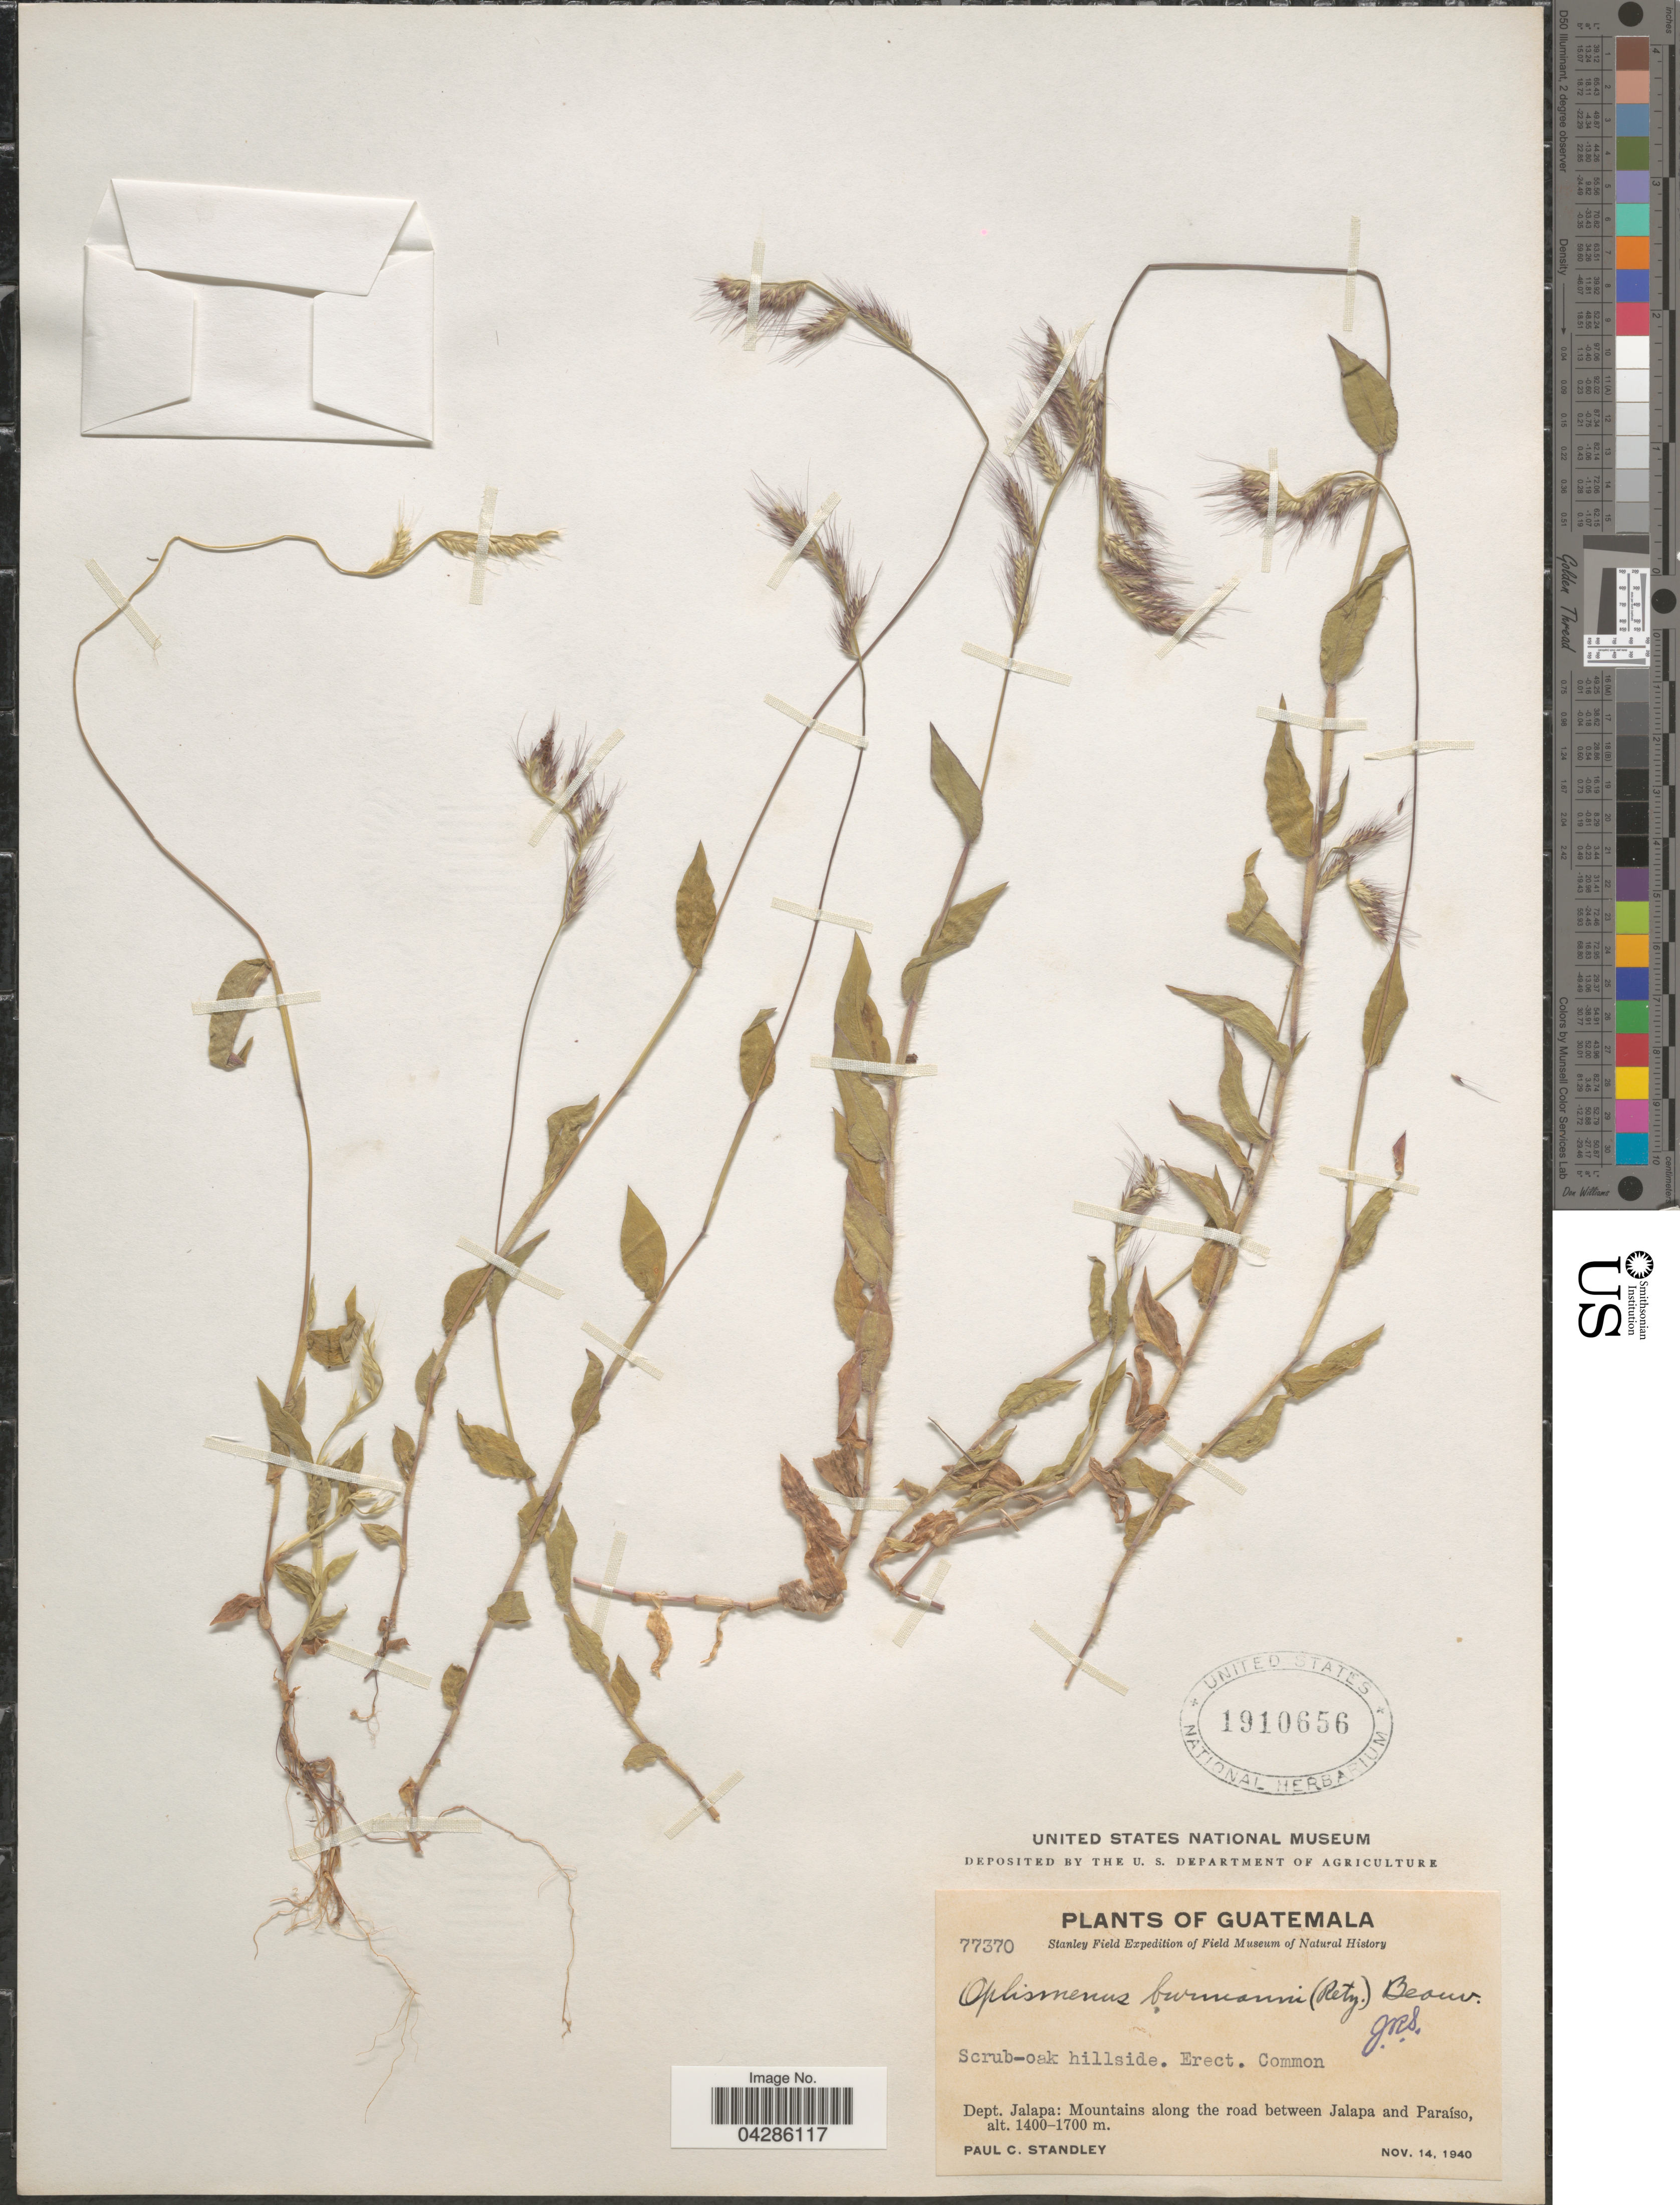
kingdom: Plantae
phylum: Tracheophyta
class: Liliopsida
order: Poales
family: Poaceae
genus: Oplismenus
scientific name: Oplismenus burmannii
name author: (Retz.) P. Beauv.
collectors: P. C. Standley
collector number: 77370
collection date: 1940-11-14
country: Guatemala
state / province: Jalapa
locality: Stanley Field Expedition. Dept. Jalapa: Mountains along the road between Jalapa and Paraíso.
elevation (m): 1400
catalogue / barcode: US 1910656